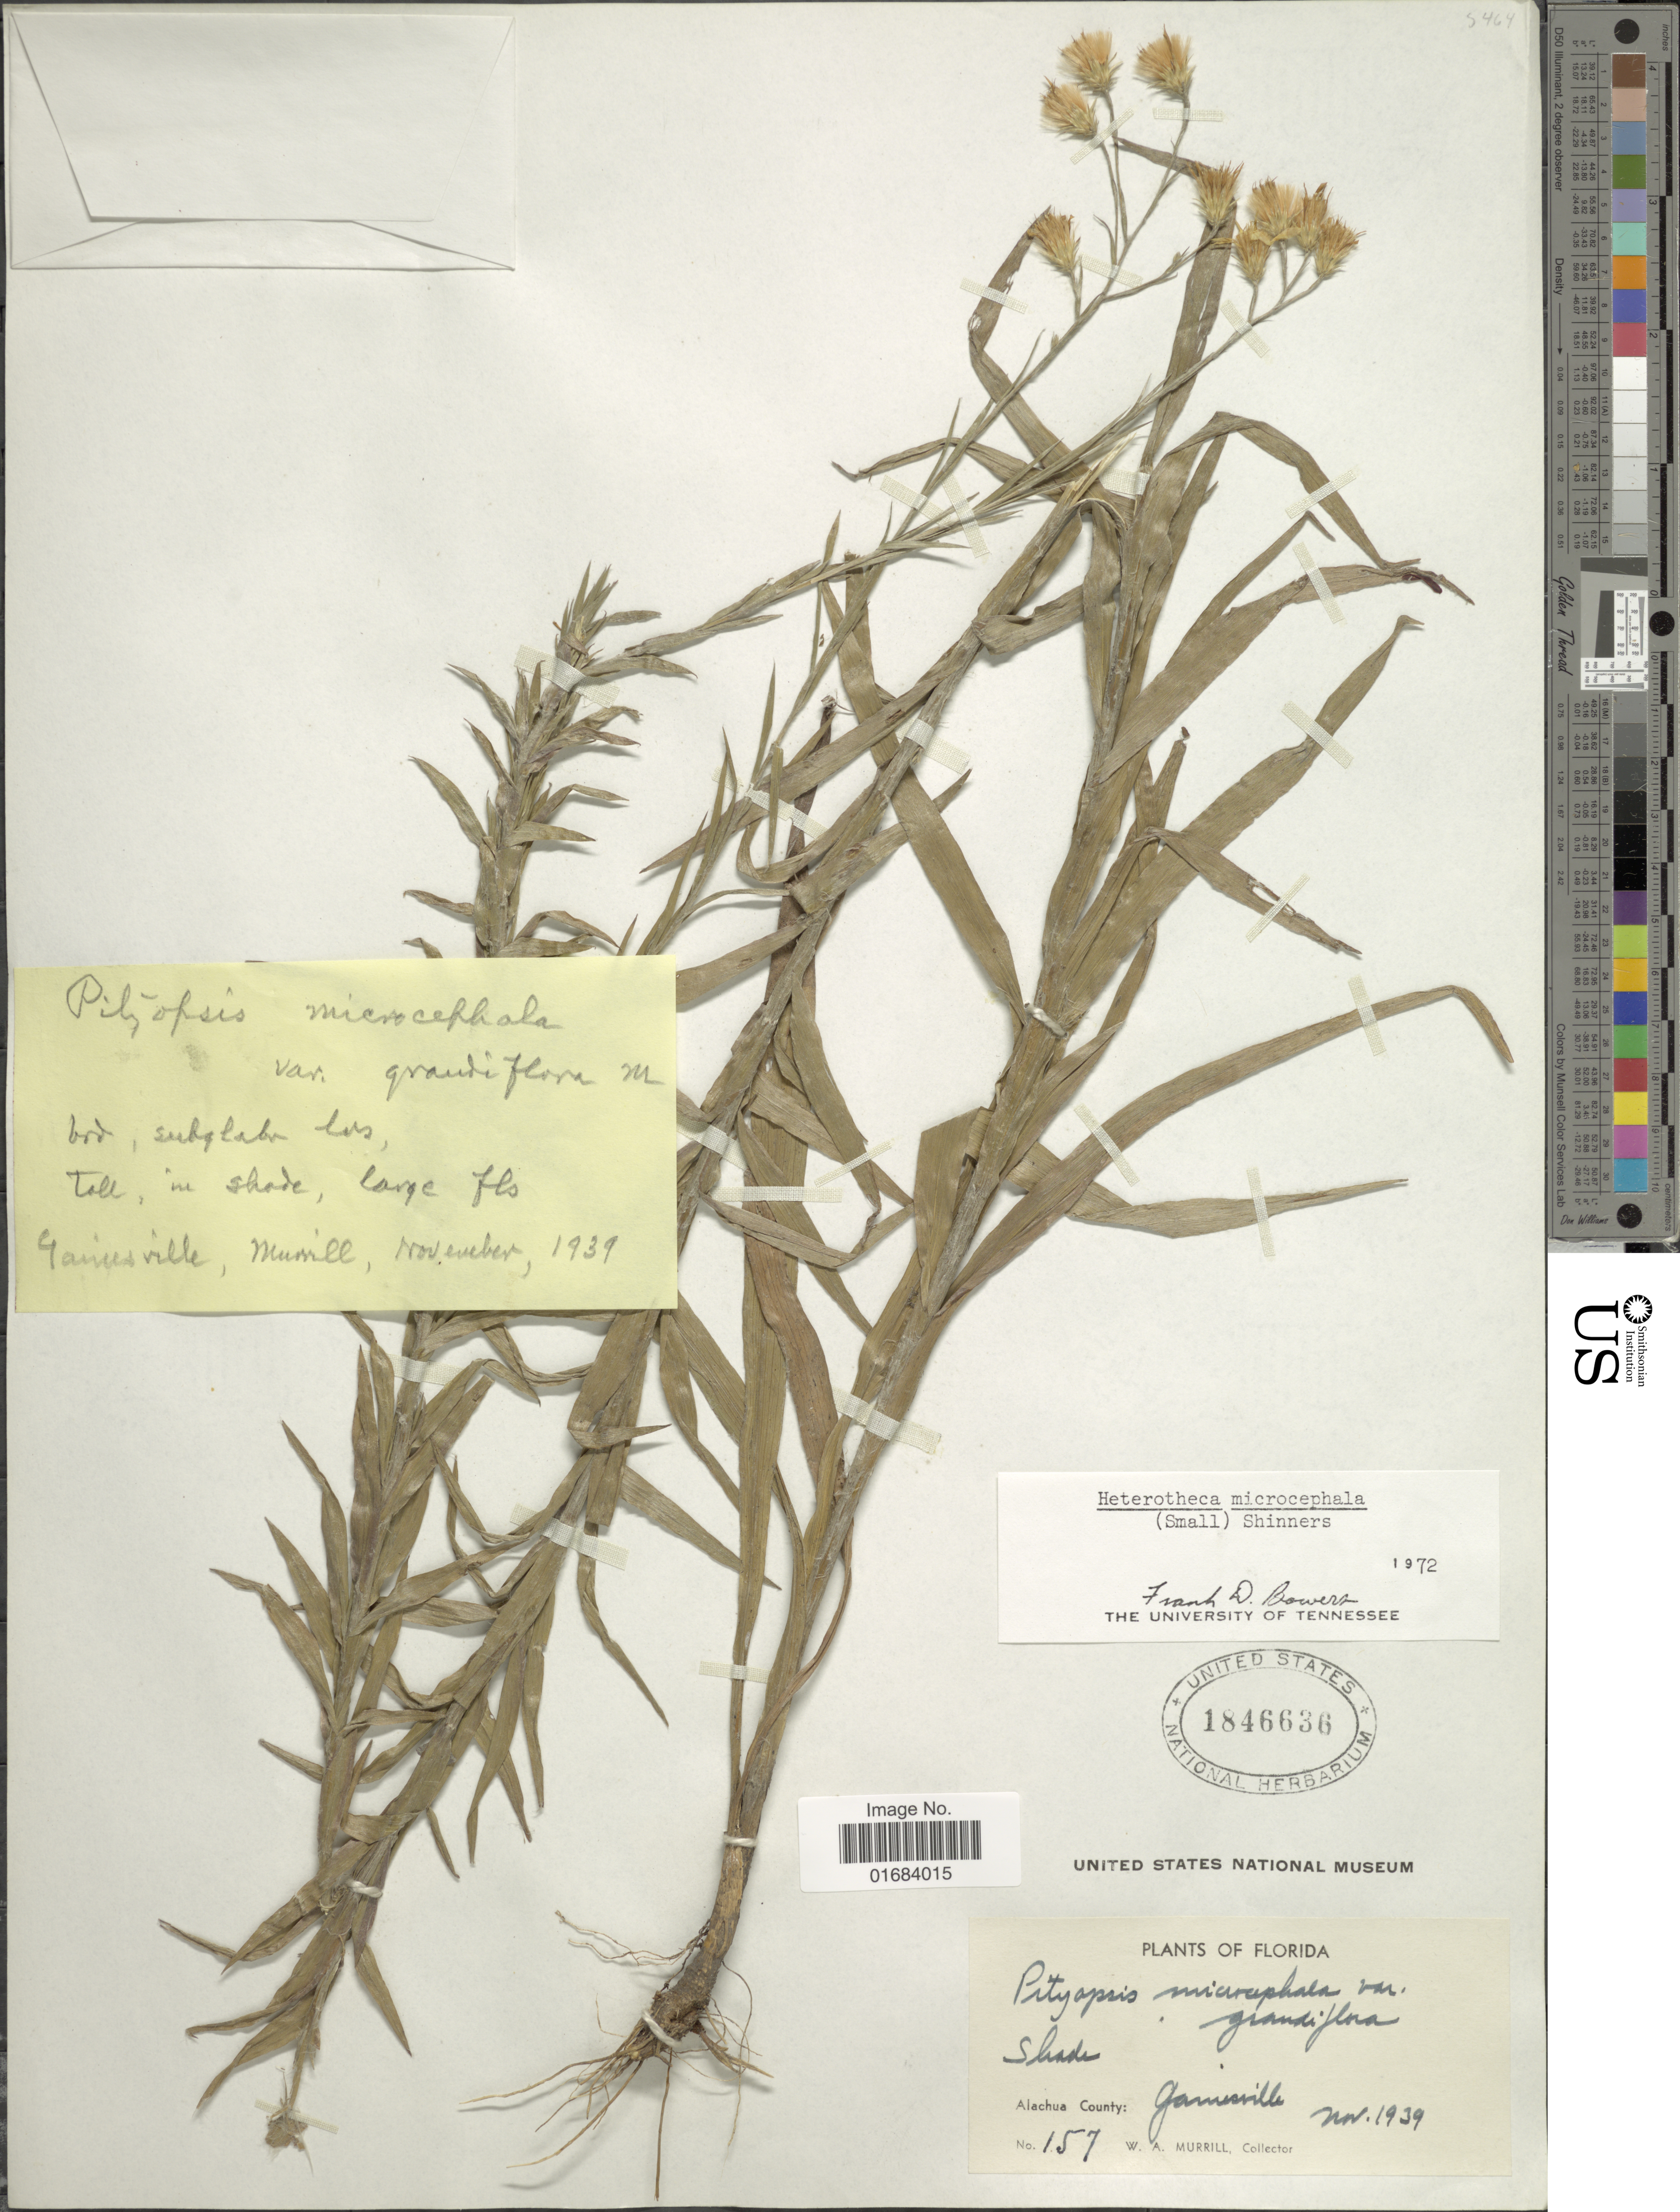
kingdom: Plantae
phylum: Tracheophyta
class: Magnoliopsida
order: Asterales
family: Asteraceae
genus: Pityopsis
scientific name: Pityopsis microcephala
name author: Small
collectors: W. A. Murrill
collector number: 157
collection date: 1939-11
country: United States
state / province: Florida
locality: Alachua County: Gamesville.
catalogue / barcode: US 1846636